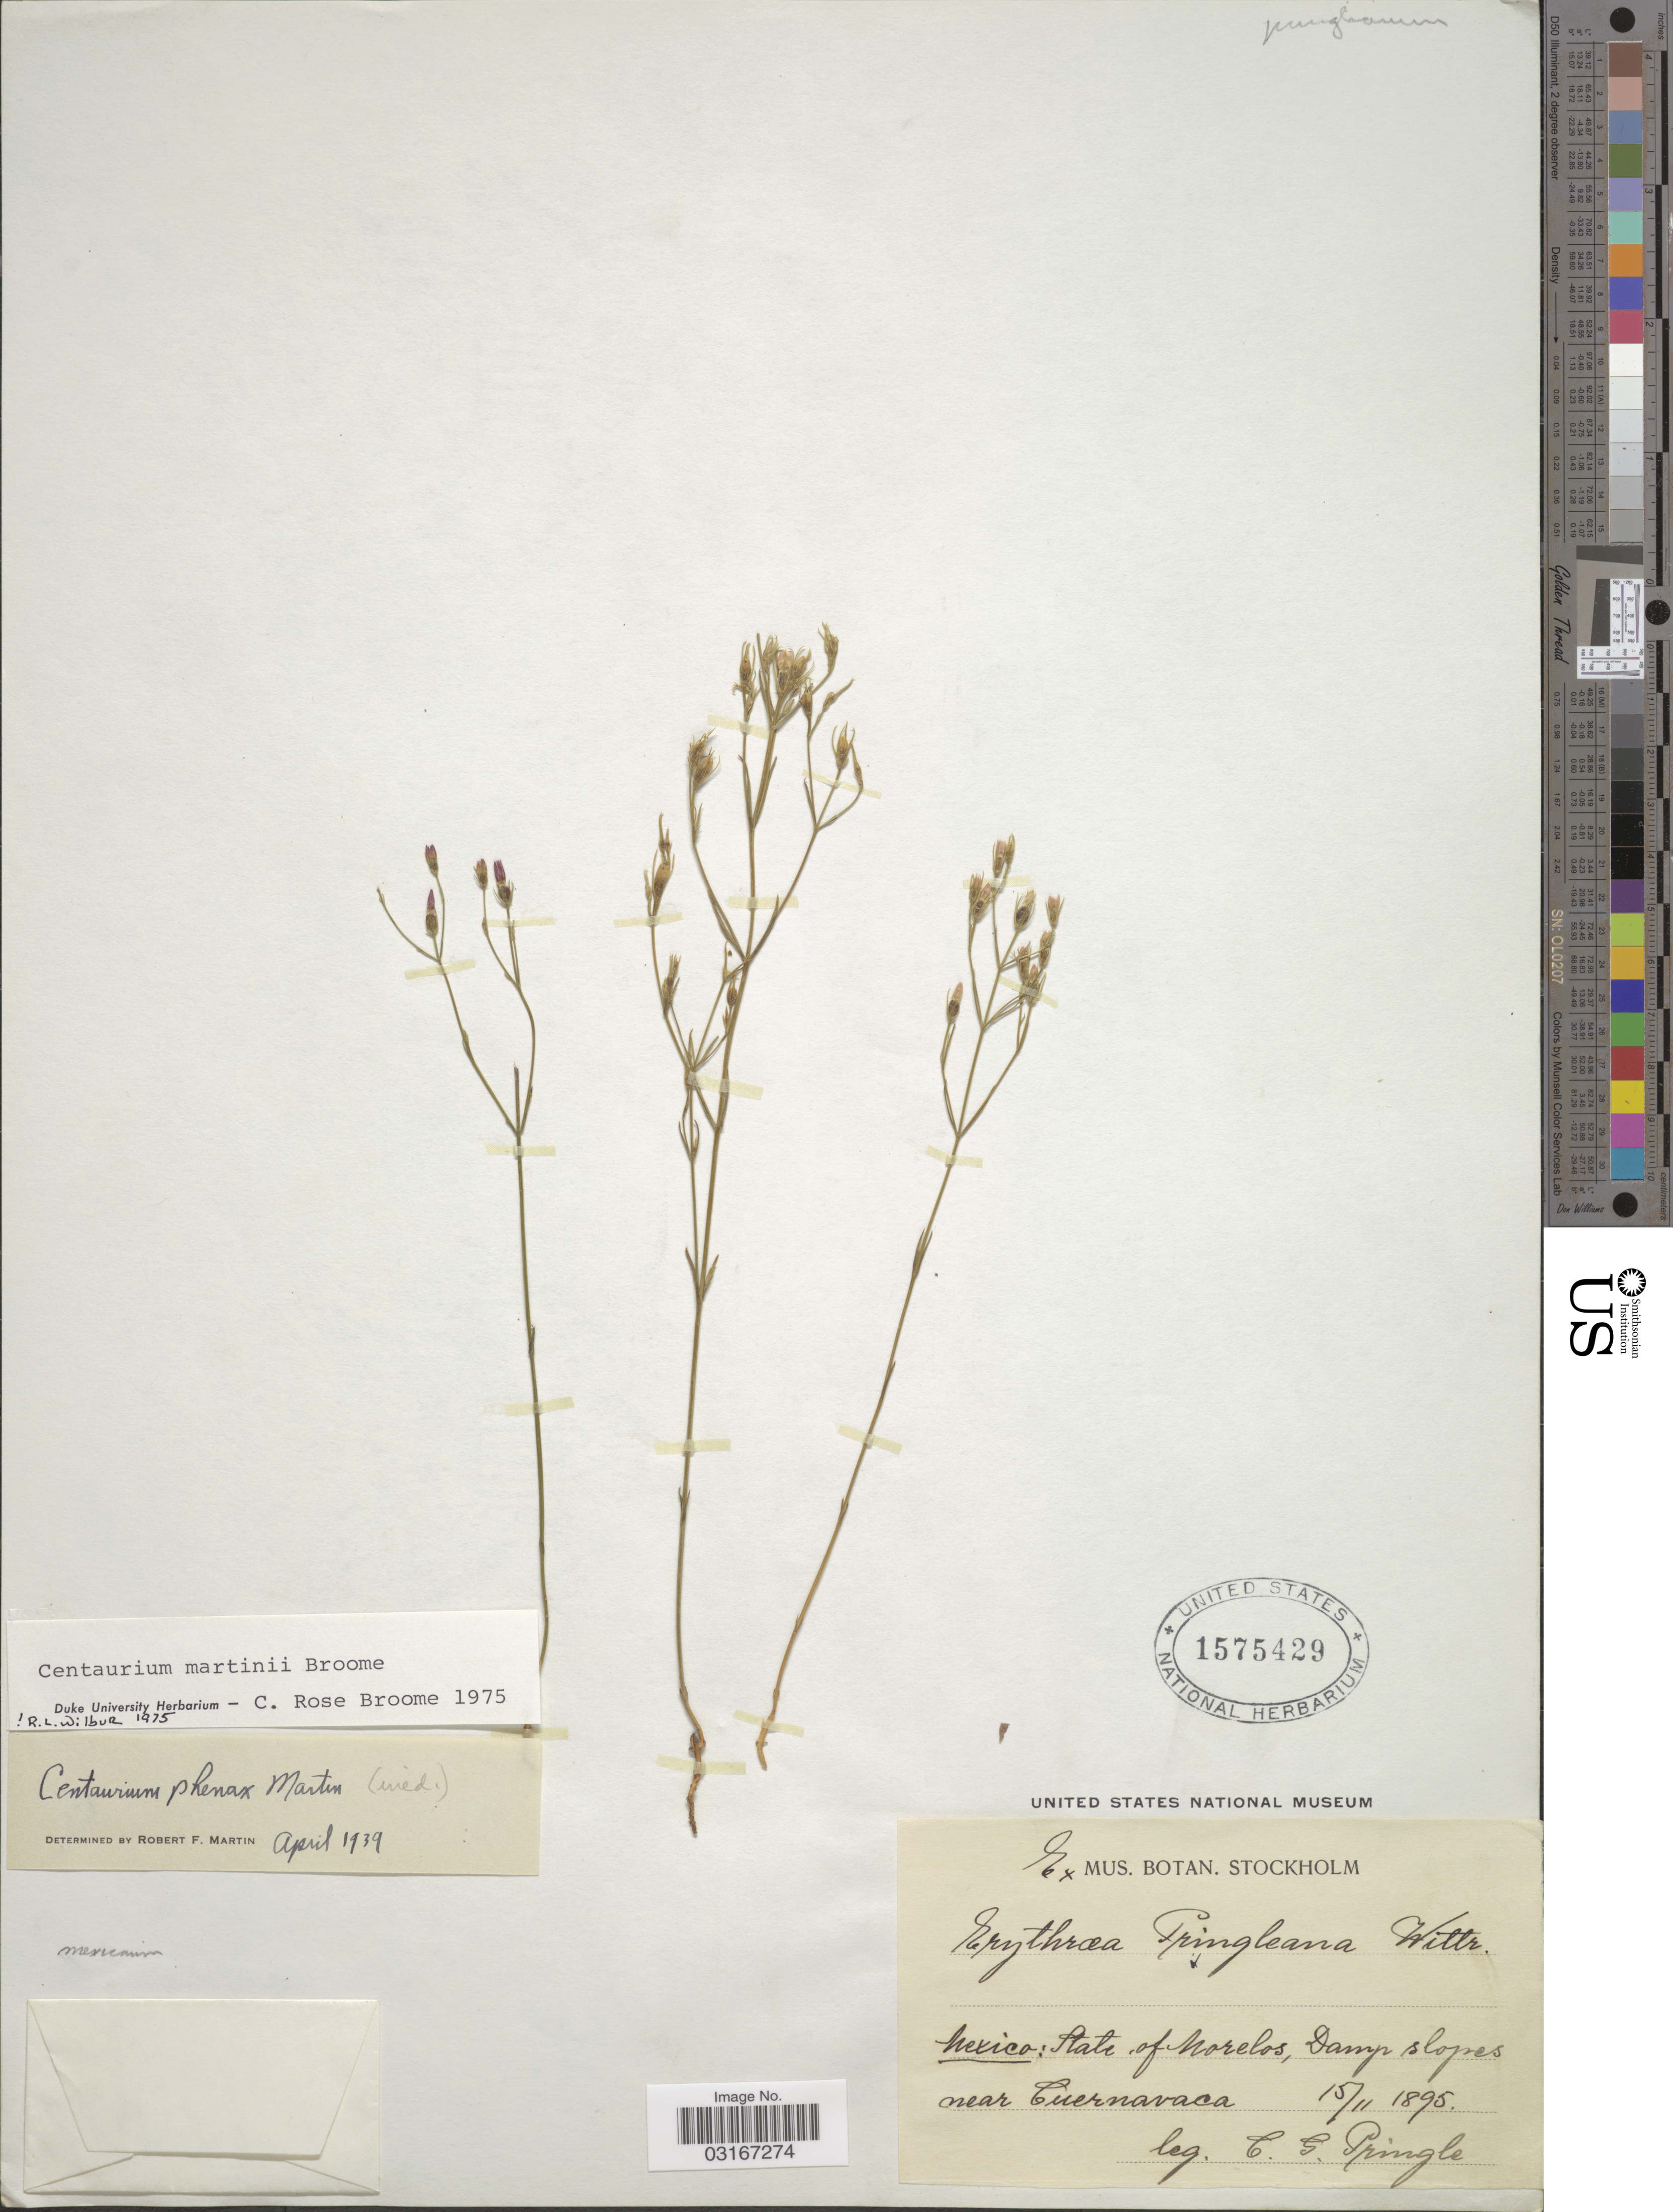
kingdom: Plantae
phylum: Tracheophyta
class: Magnoliopsida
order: Gentianales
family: Gentianaceae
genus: Centaurium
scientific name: Centaurium martinii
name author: C.R. Broome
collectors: C. G. Pringle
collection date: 1895-11-15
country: Mexico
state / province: Morelos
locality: Damp slopes near Cuernavaca.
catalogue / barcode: US 1575429